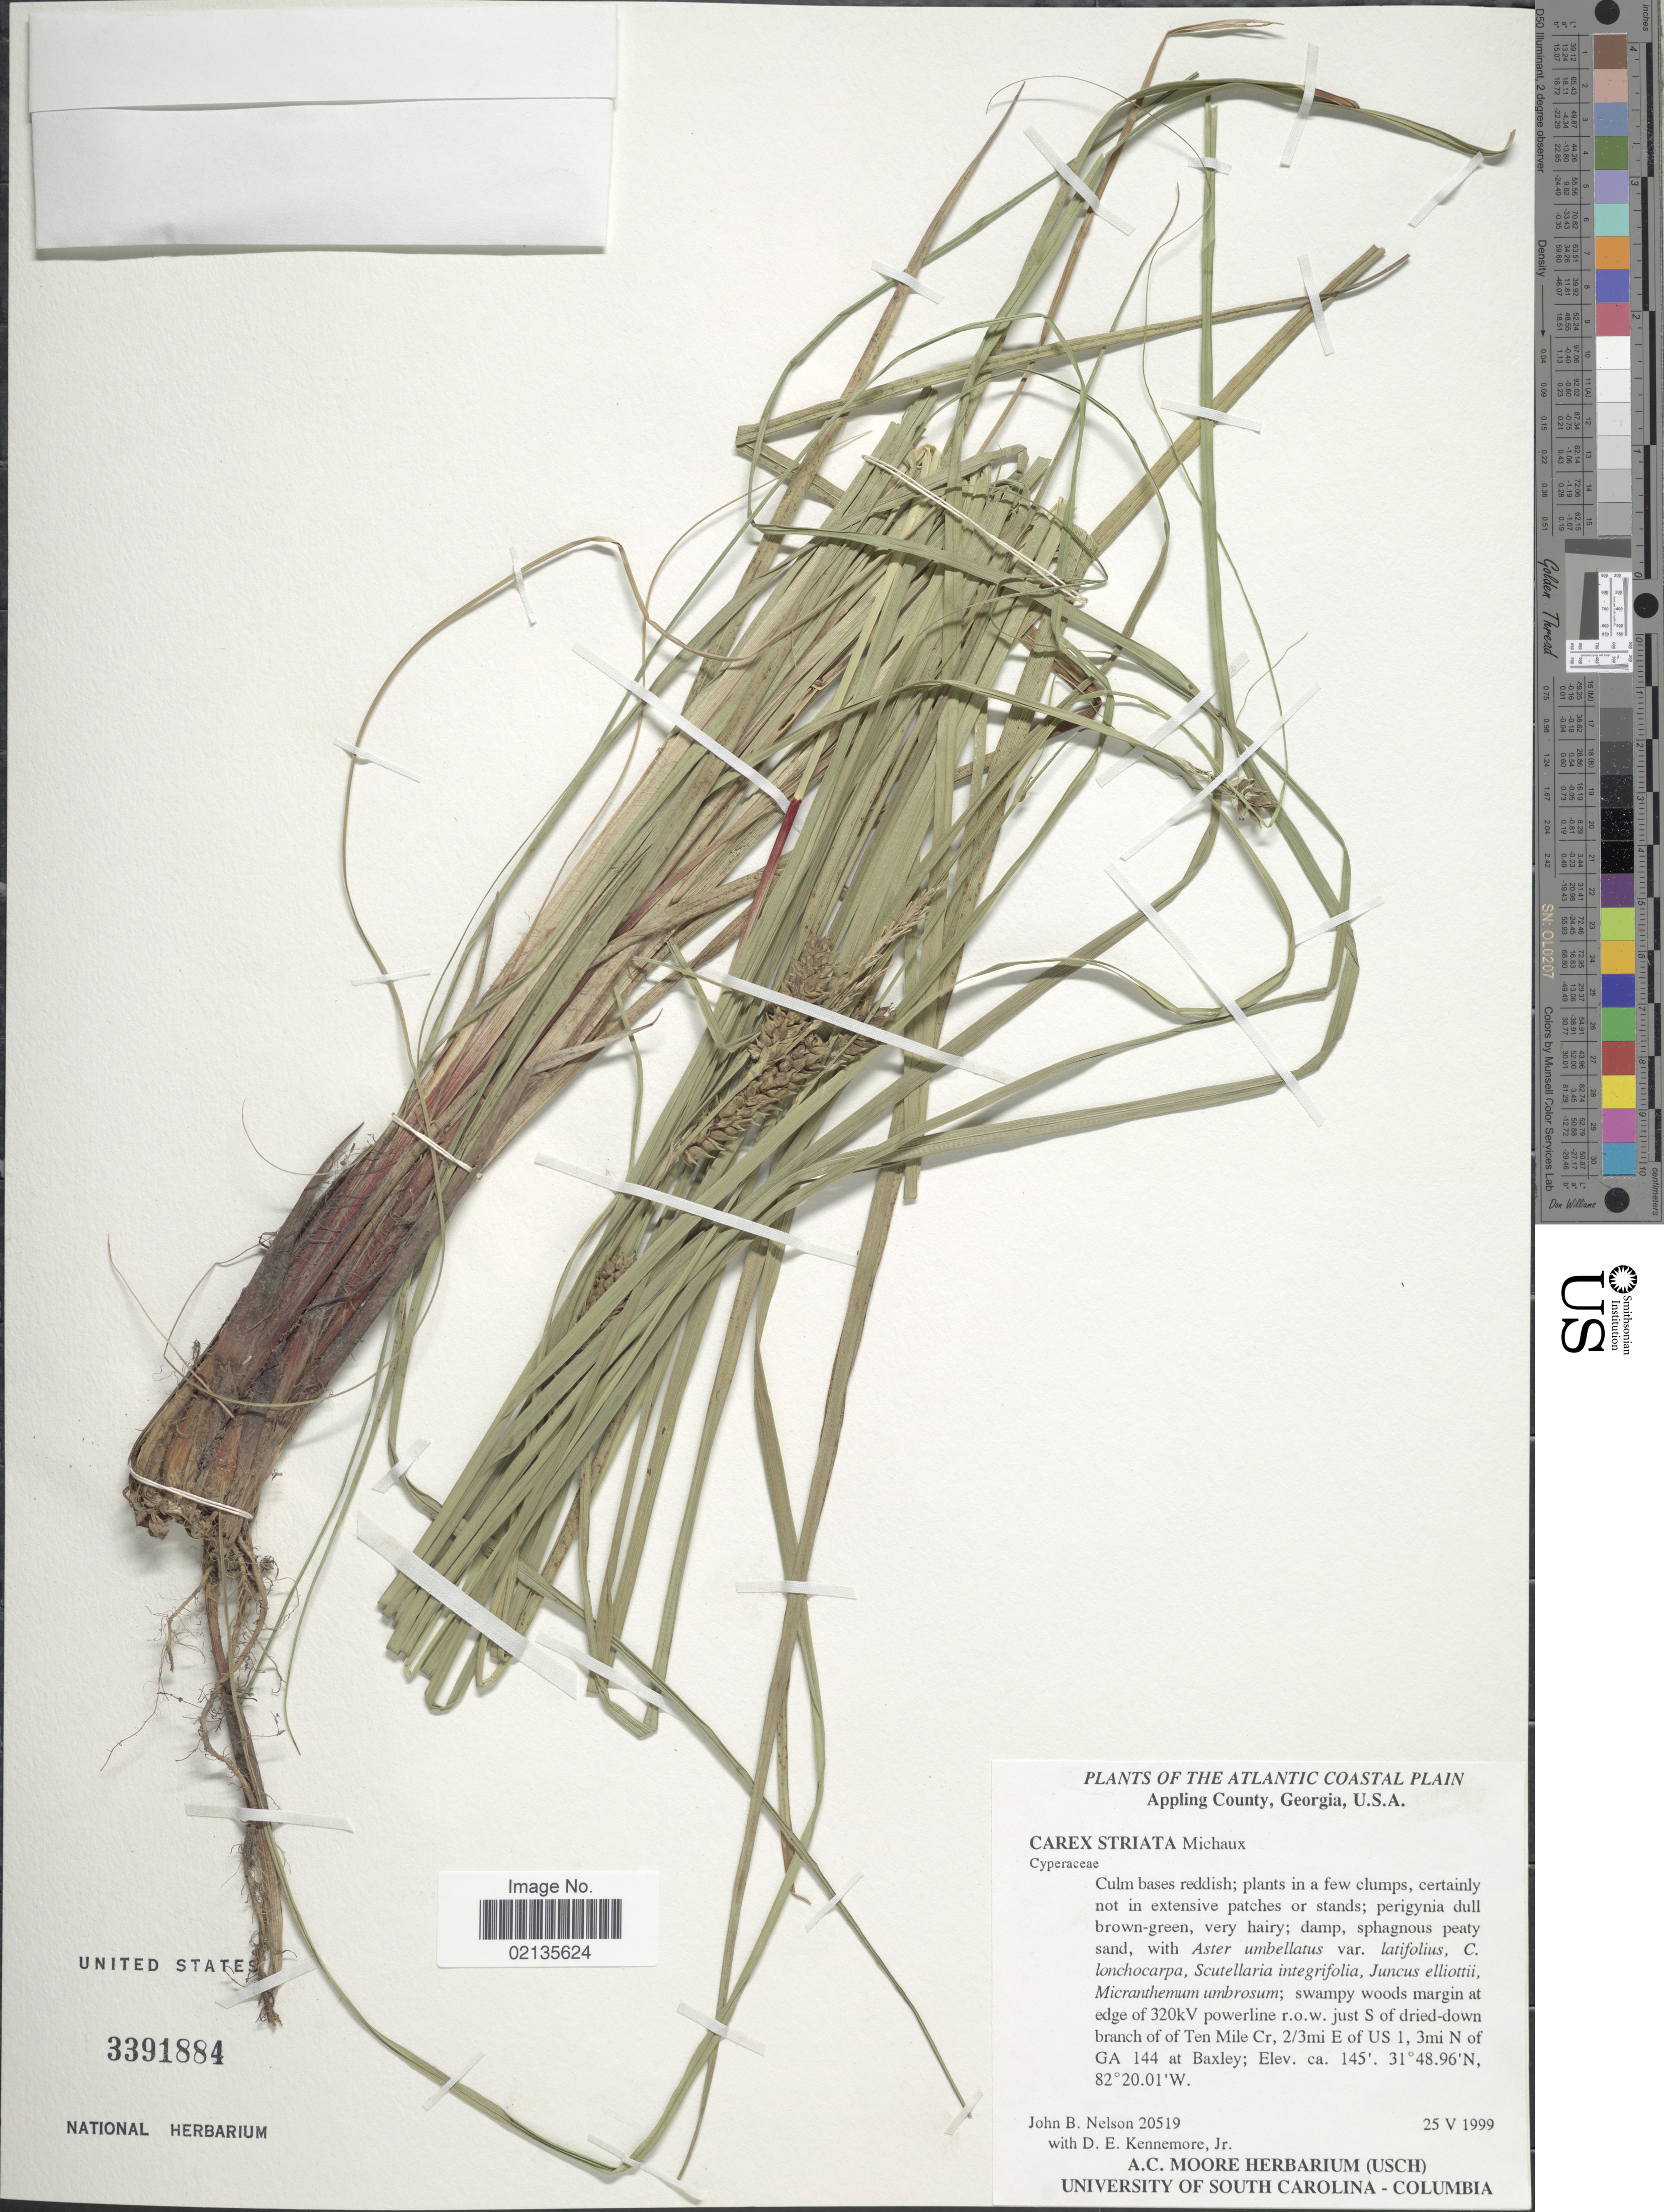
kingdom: Plantae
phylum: Tracheophyta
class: Liliopsida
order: Poales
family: Cyperaceae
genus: Carex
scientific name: Carex striata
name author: Michx.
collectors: J. B. Nelson & D. Kennemore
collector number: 20519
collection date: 1999-05-25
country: United States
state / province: Georgia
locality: Atlantic Coastal Plain, Appling County, wswampy woods margin at edge of Ten Mile Cr, 2/3 mi E of US 1, 3mi N of GA 144 at Baxley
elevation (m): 44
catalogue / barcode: US 3391884